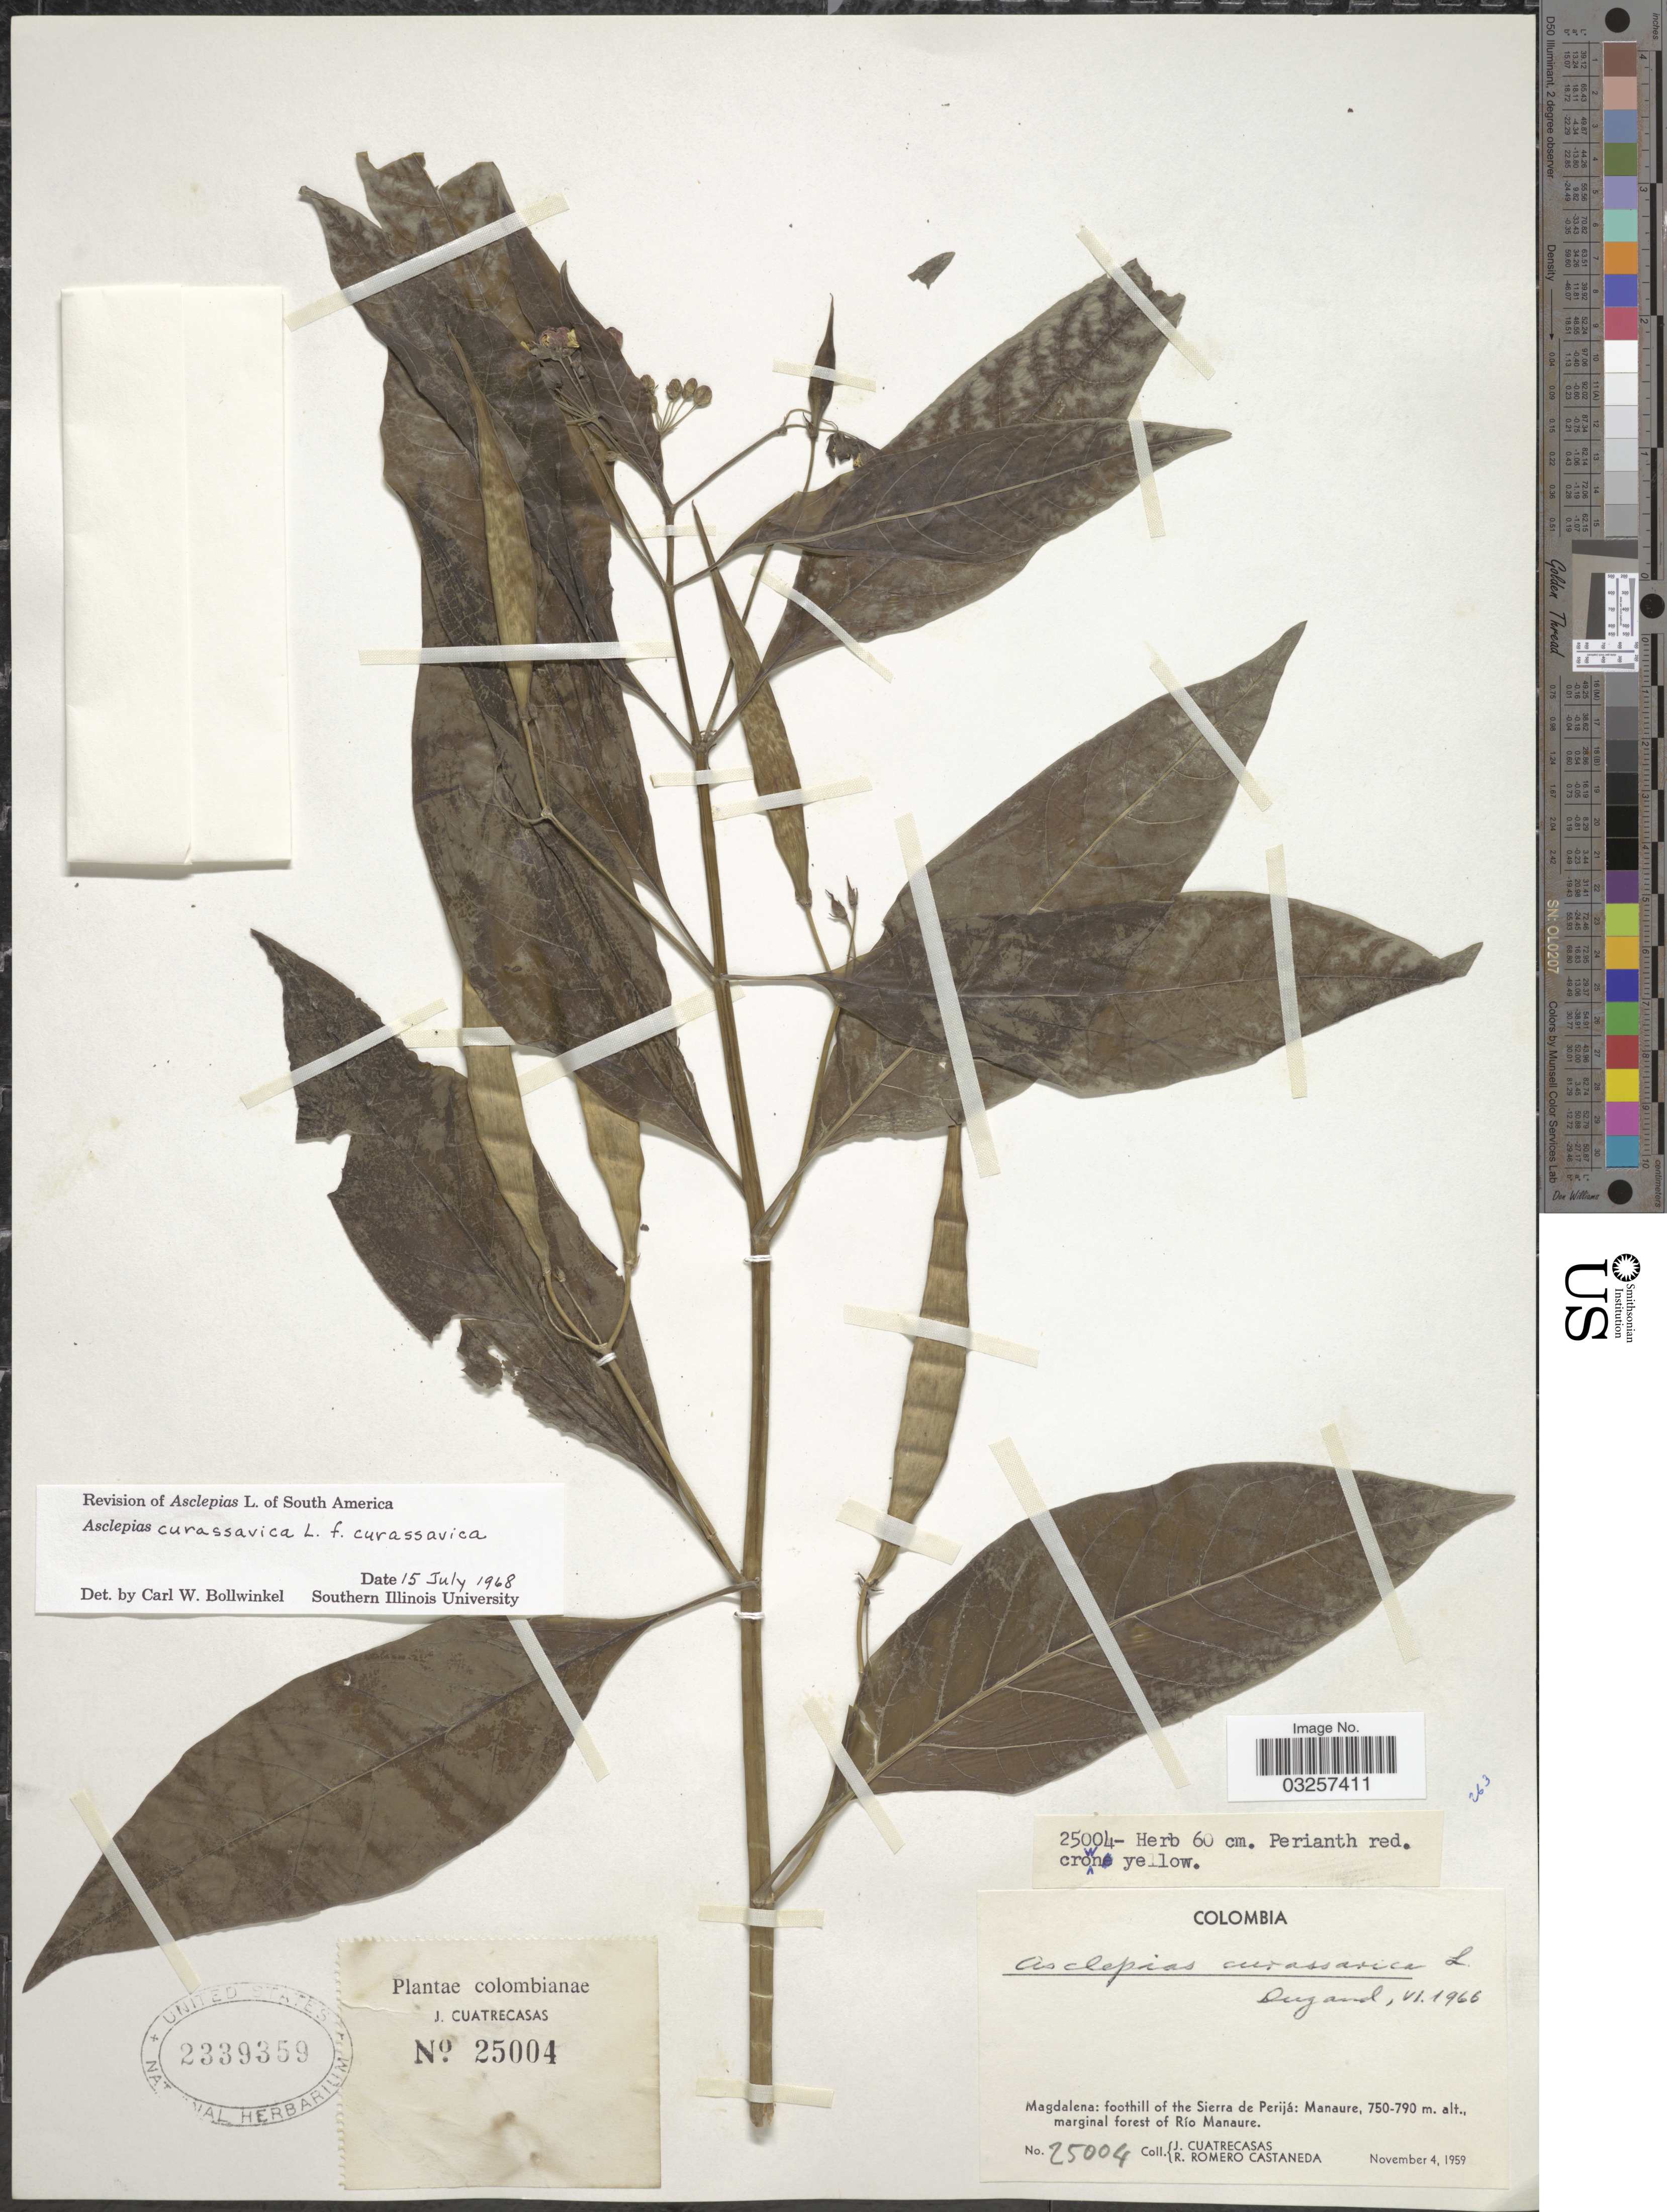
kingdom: Plantae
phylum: Tracheophyta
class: Magnoliopsida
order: Gentianales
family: Apocynaceae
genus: Asclepias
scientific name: Asclepias curassavica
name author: L.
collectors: J. Cuatrecasas & R. Romero Castañeda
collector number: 25004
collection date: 1959-11-04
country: Colombia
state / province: Magdalena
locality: Foothill of the Sierra de Perijá: Manaure, marginal forest of Río Manaure.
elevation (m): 750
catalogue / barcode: US 2339359